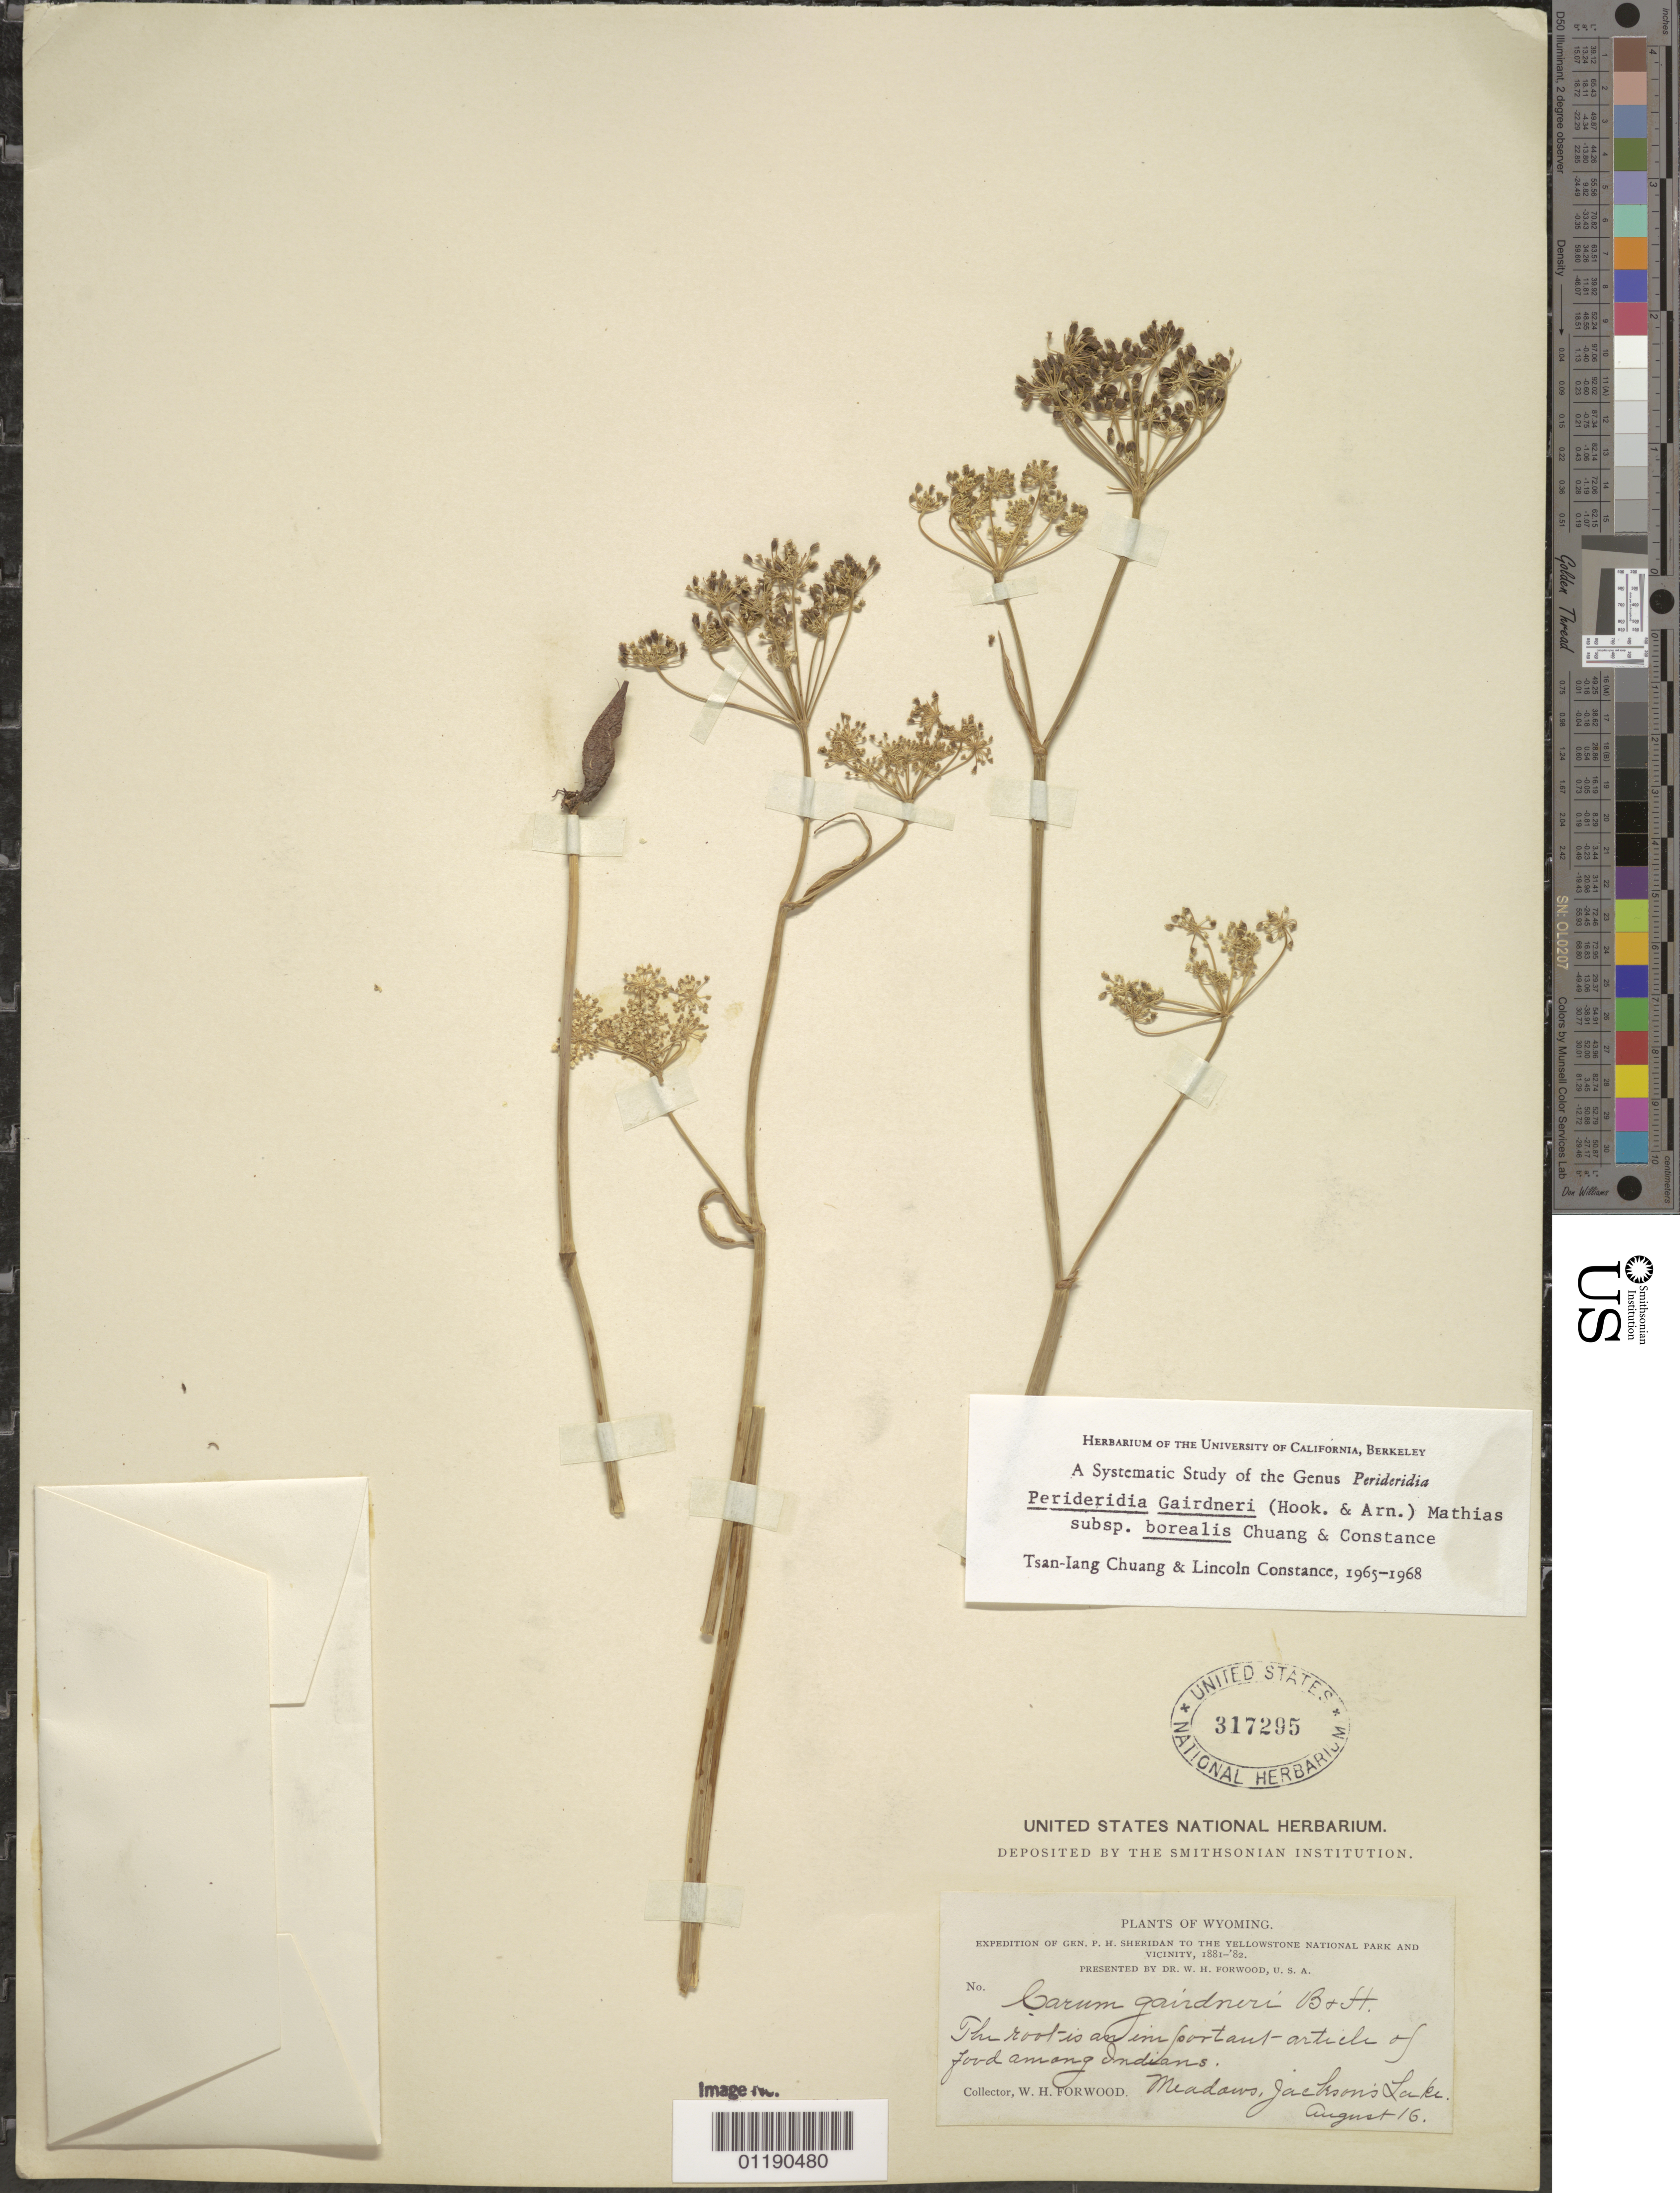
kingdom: Plantae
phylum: Tracheophyta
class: Magnoliopsida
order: Apiales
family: Apiaceae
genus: Perideridia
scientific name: Perideridia gairdneri subsp. borealis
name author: T.I. Chuang & Constance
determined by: Chuang, T. I.; Constance, L.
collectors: W. Forwood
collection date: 1881-08-16/1882-08-16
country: United States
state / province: Wyoming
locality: Jackson's Lake.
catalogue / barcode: US 317295